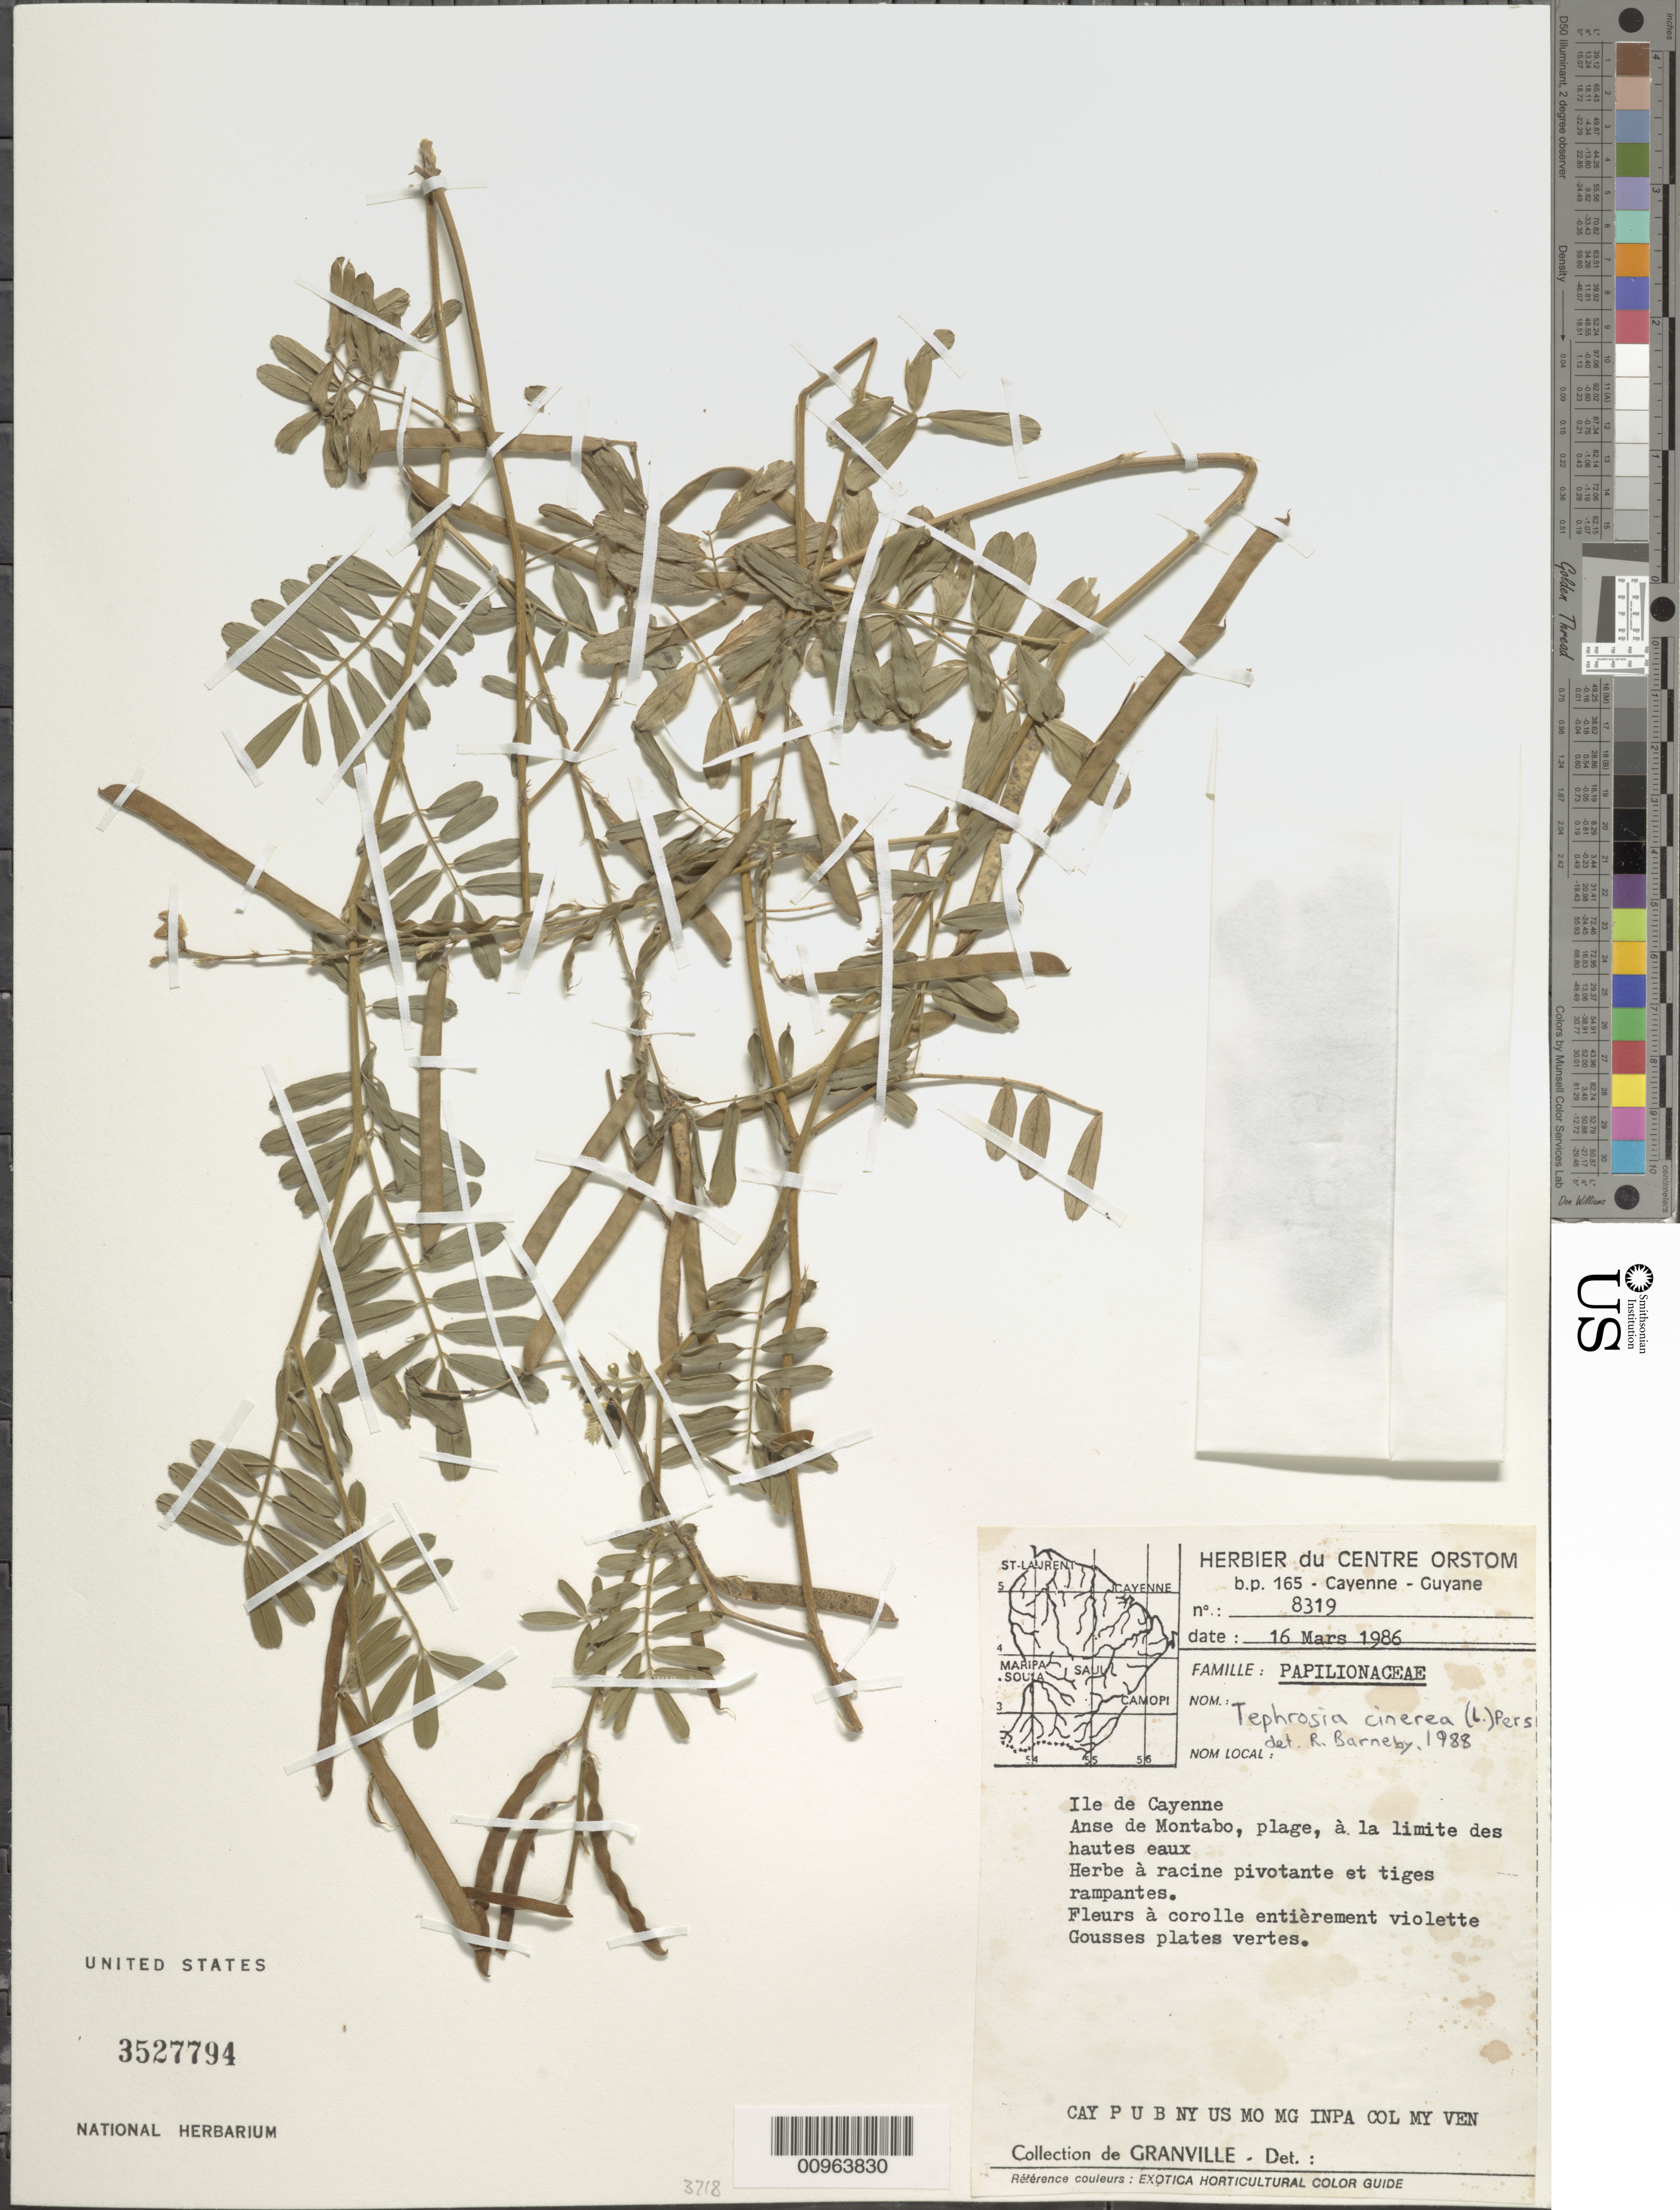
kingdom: Plantae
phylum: Tracheophyta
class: Magnoliopsida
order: Fabales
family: Fabaceae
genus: Tephrosia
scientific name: Tephrosia cinerea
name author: (L.) Pers.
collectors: Granville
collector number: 8319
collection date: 1986-03-16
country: French Guiana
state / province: Cayenne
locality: Ile de Cayenne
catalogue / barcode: US 3527794